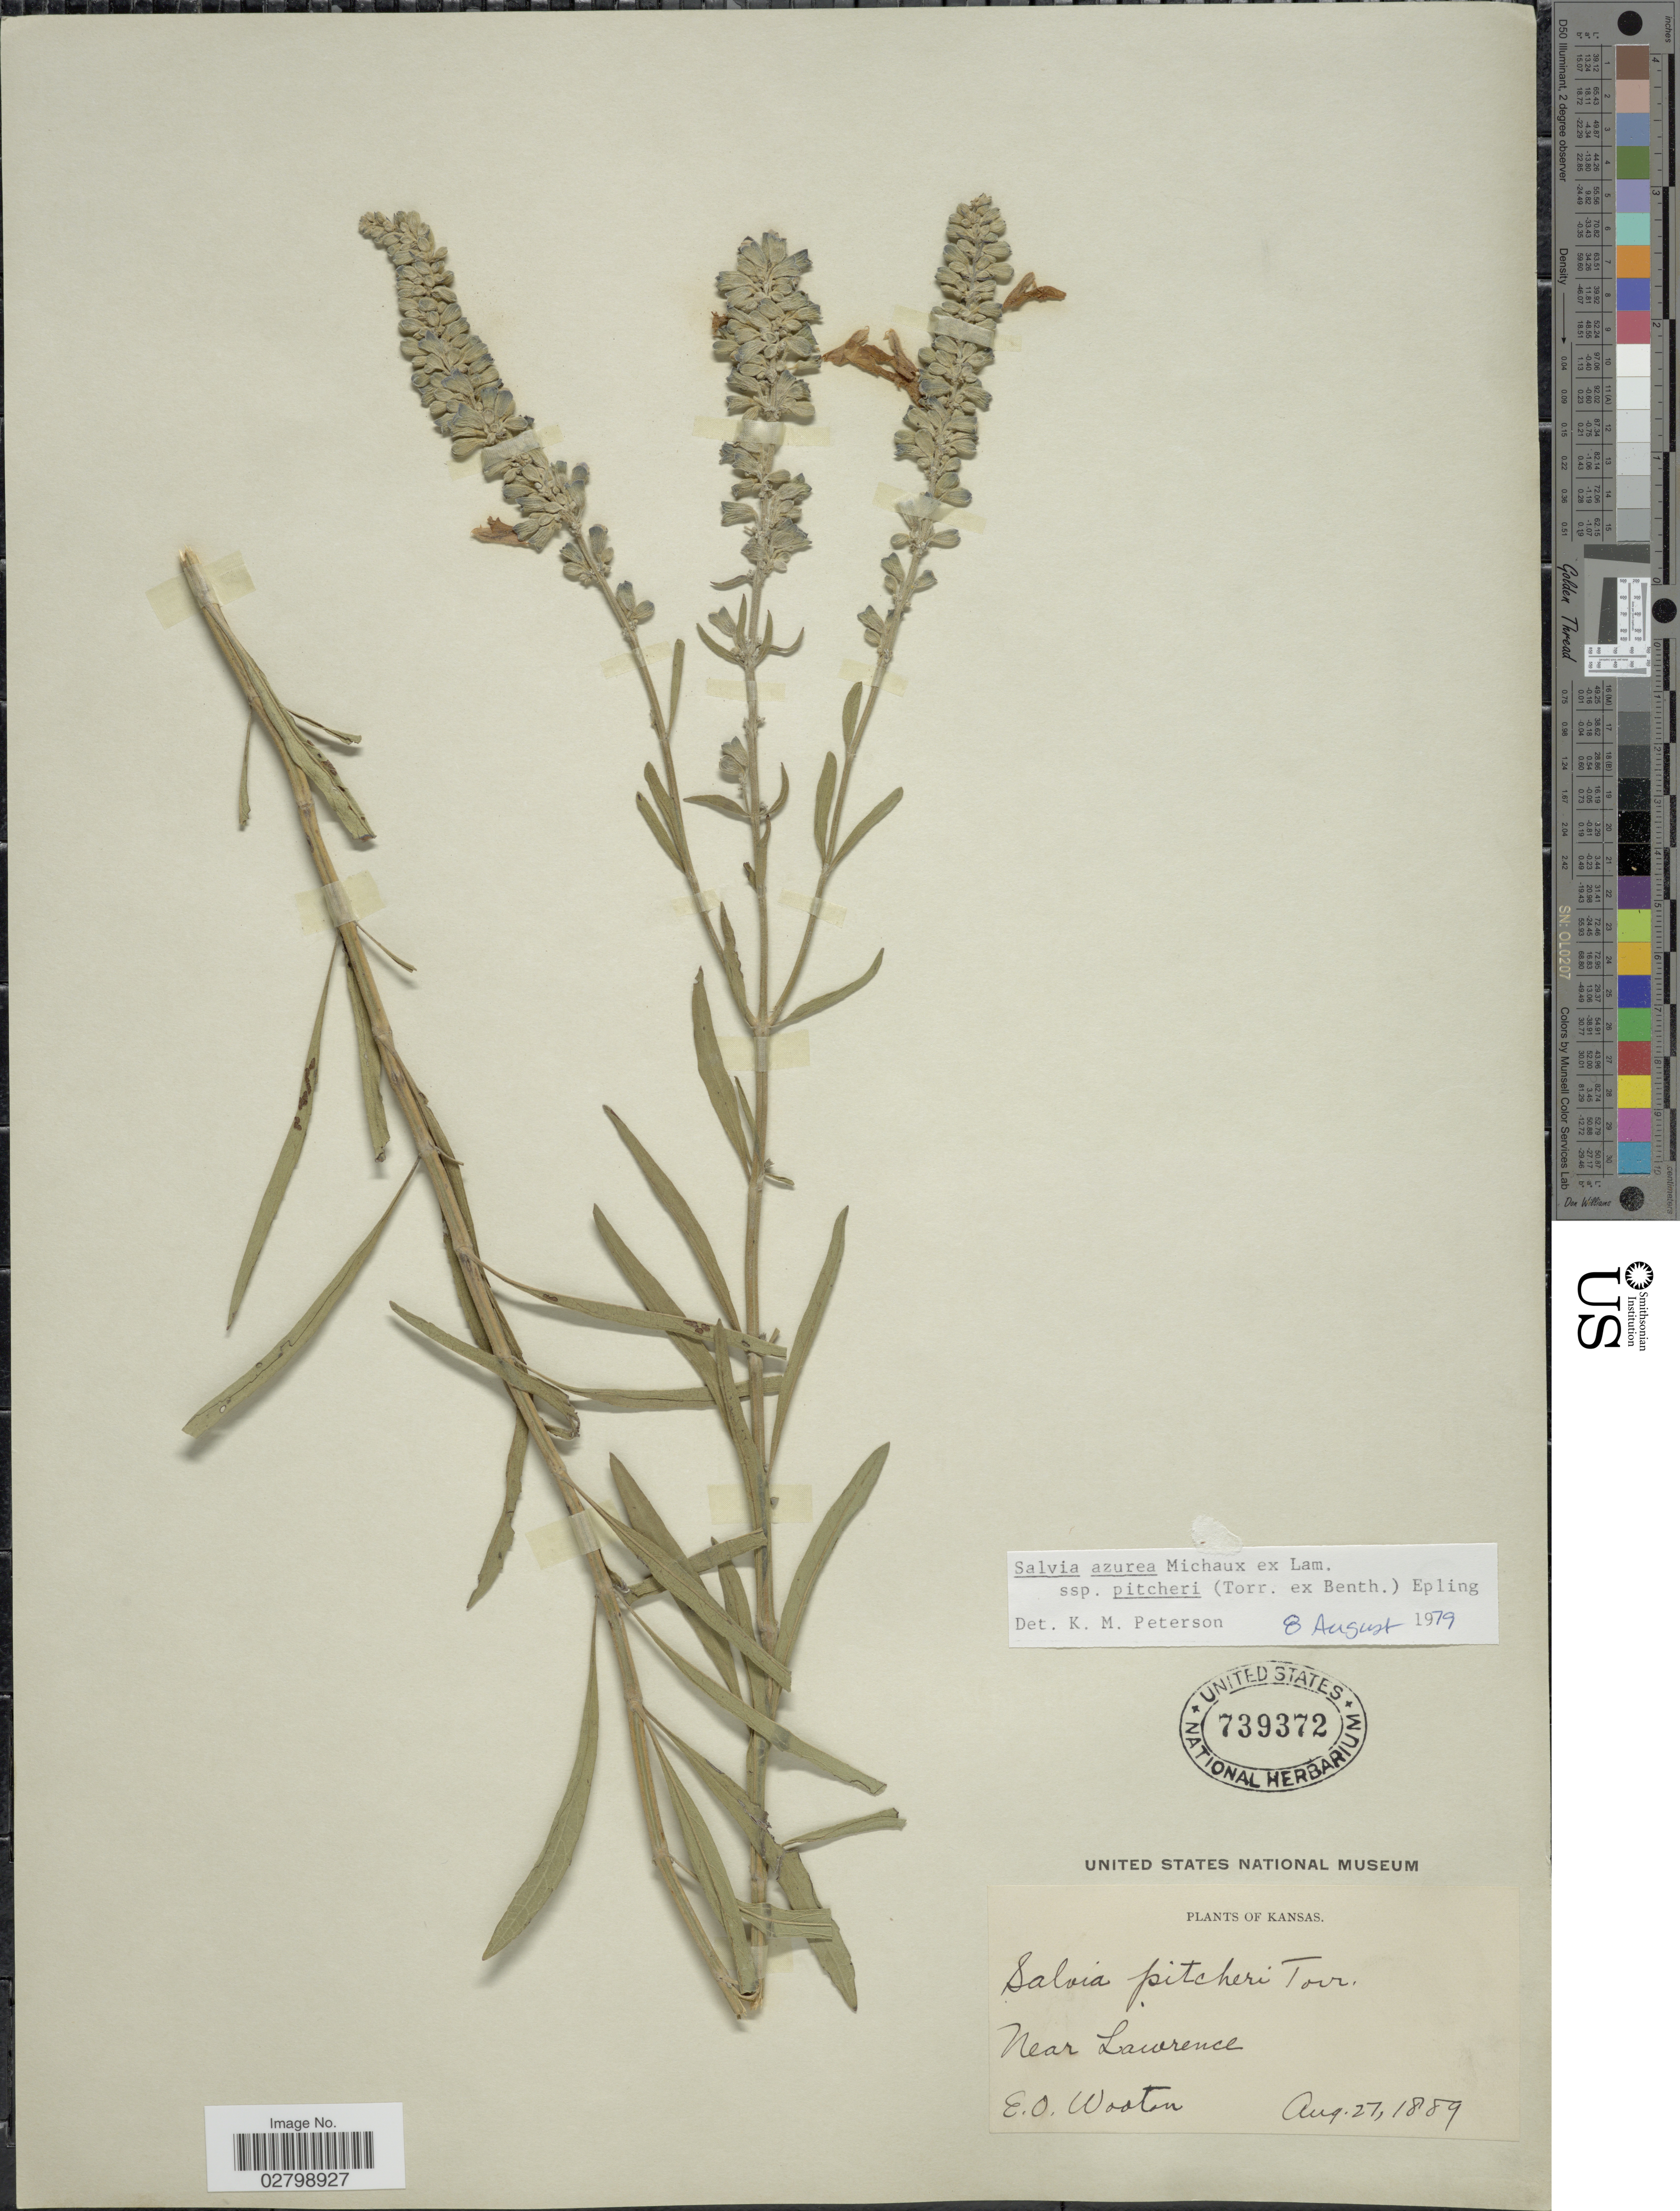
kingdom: Plantae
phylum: Tracheophyta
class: Magnoliopsida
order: Lamiales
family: Lamiaceae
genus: Salvia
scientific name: Salvia azurea subsp. pitcheri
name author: Michx. ex Lam.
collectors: E. O. Wooton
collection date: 1889-08-27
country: United States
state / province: Kansas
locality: Near Lawrence.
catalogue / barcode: US 739372